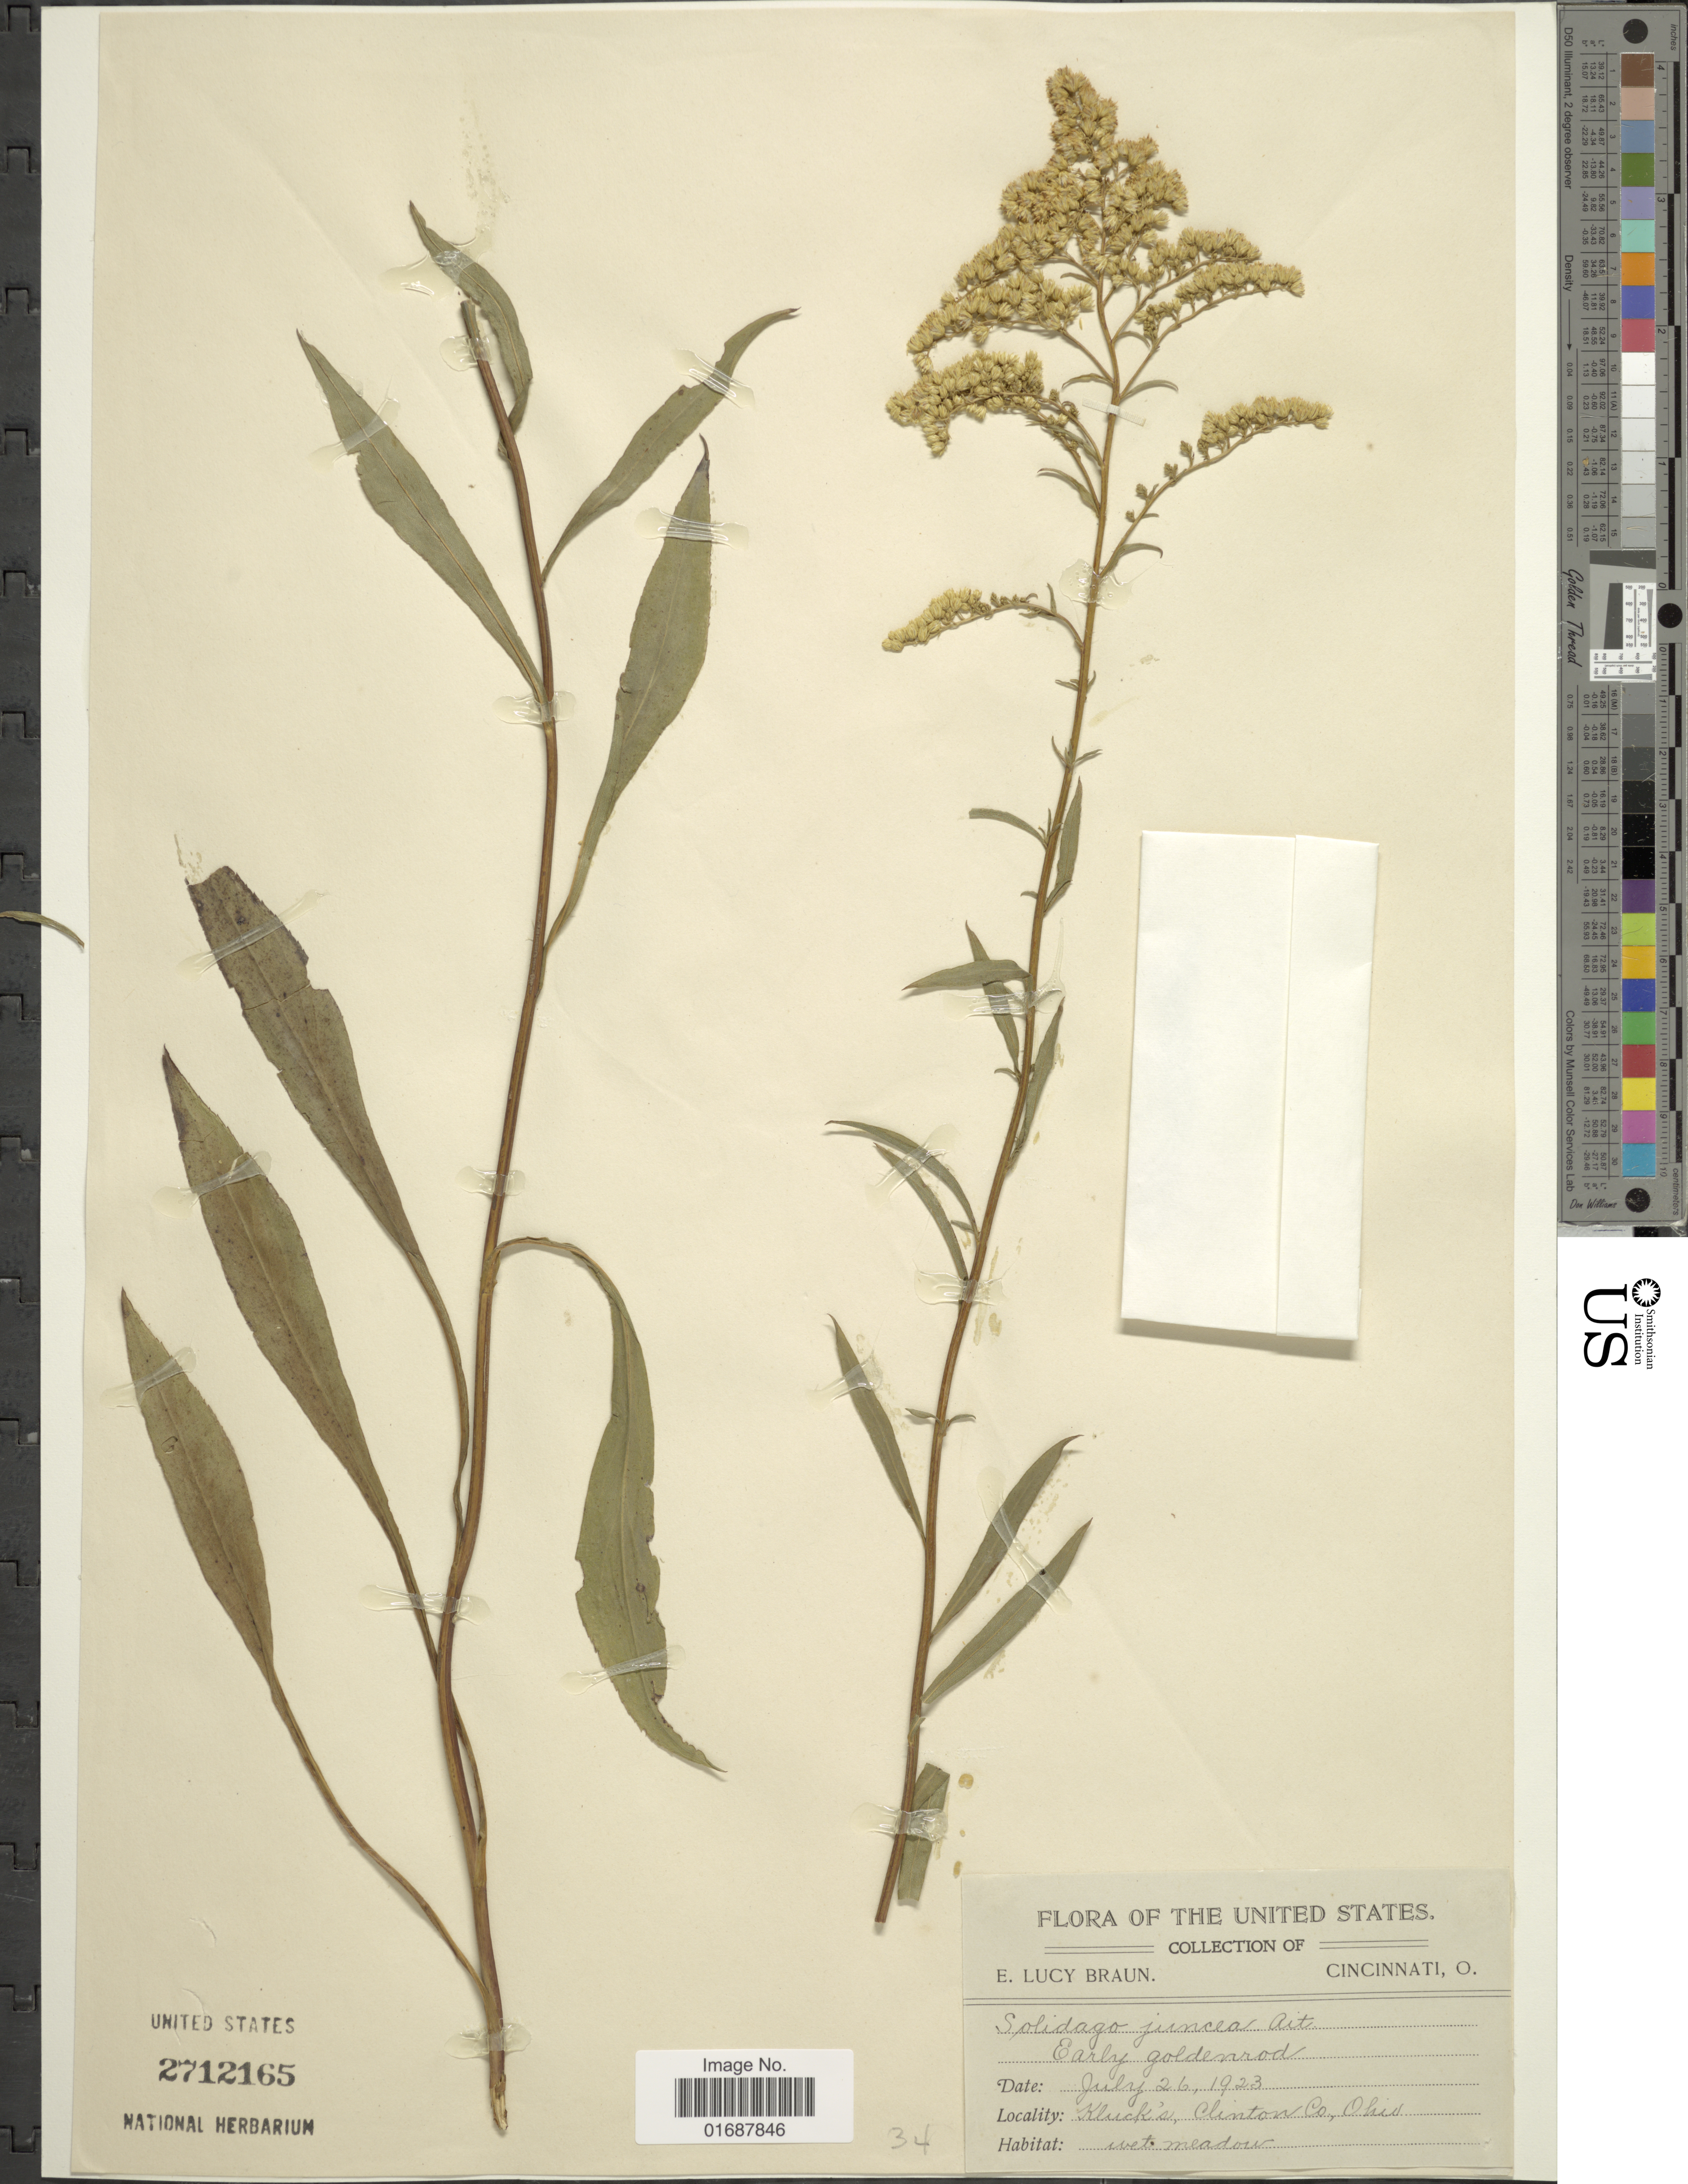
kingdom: Plantae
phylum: Tracheophyta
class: Magnoliopsida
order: Asterales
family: Asteraceae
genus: Solidago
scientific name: Solidago juncea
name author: Aiton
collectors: E. L. Braun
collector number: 34?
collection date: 1923-07-26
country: United States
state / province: Ohio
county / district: Clinton Co.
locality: Kluck's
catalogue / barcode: US 2712165